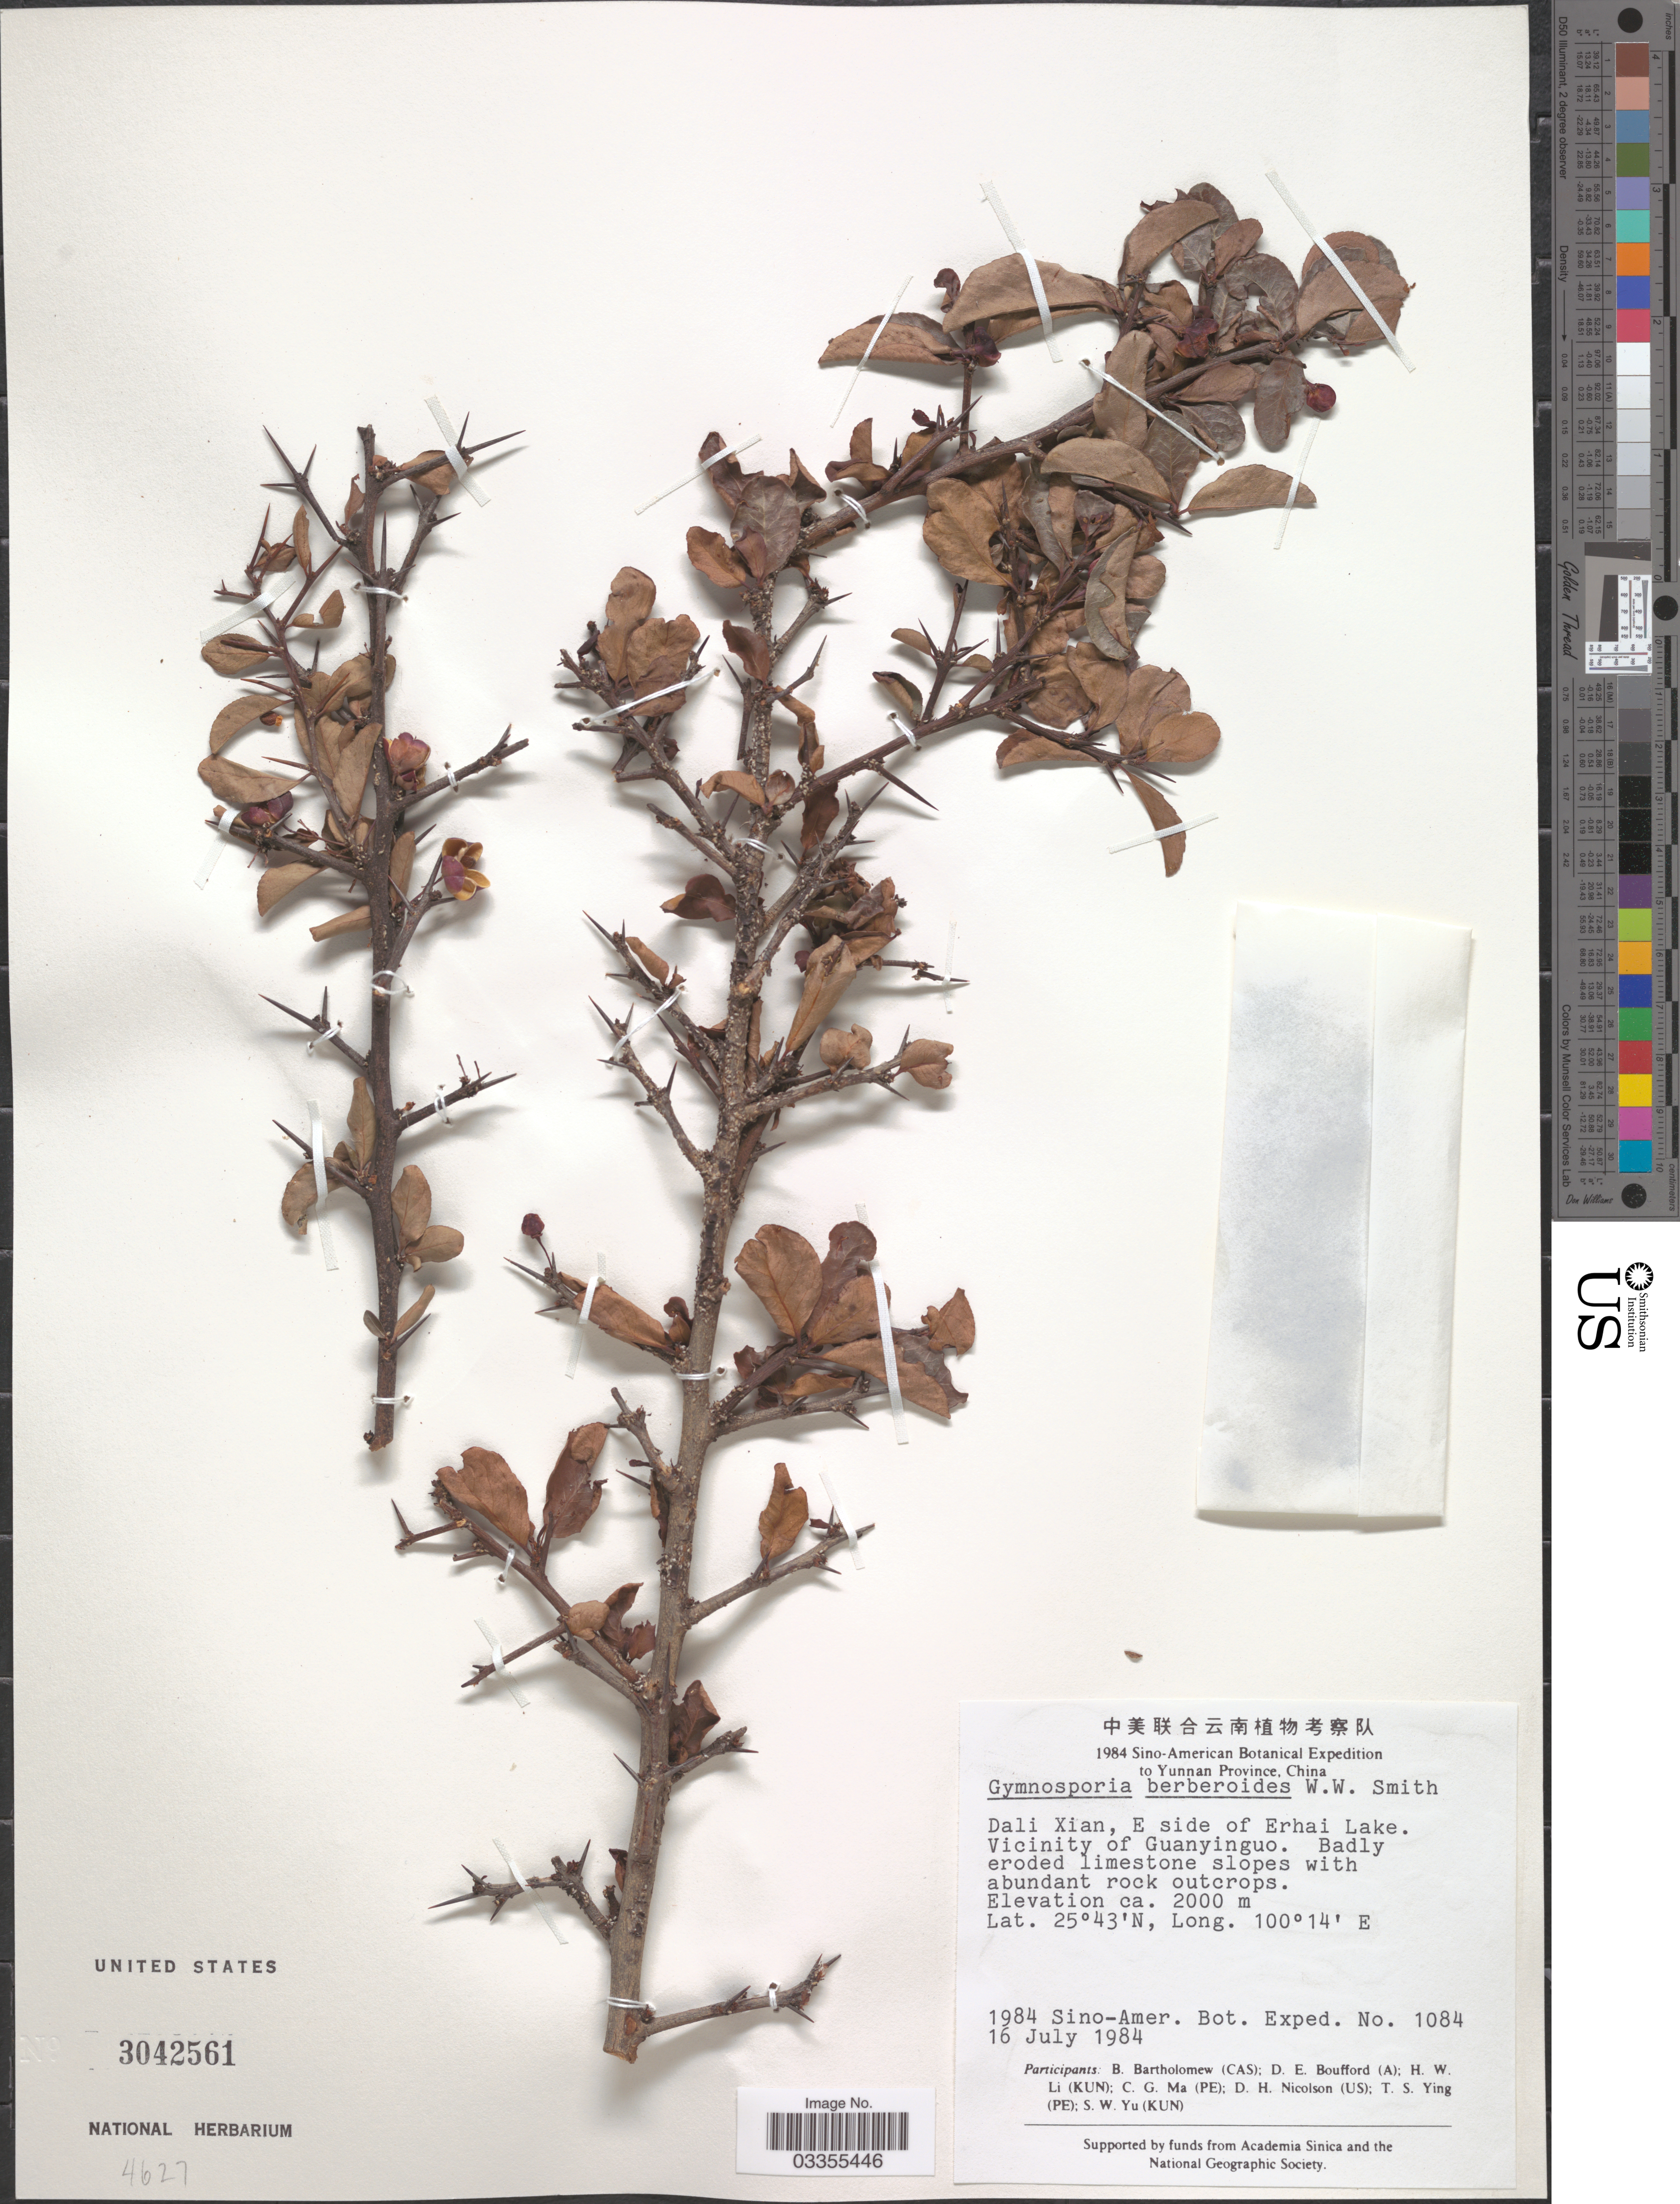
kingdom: Plantae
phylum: Tracheophyta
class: Magnoliopsida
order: Celastrales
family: Celastraceae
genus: Gymnosporia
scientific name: Gymnosporia berberoides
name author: W.W. Sm.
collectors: Sino-Amer. Bot. Exped. 1984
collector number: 1084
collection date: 1984-07-16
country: China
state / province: Yunnan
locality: Dali Xian, E side of Erhai Lake. Vicinity of Guanyinguo.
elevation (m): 2000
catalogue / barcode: US 3042561